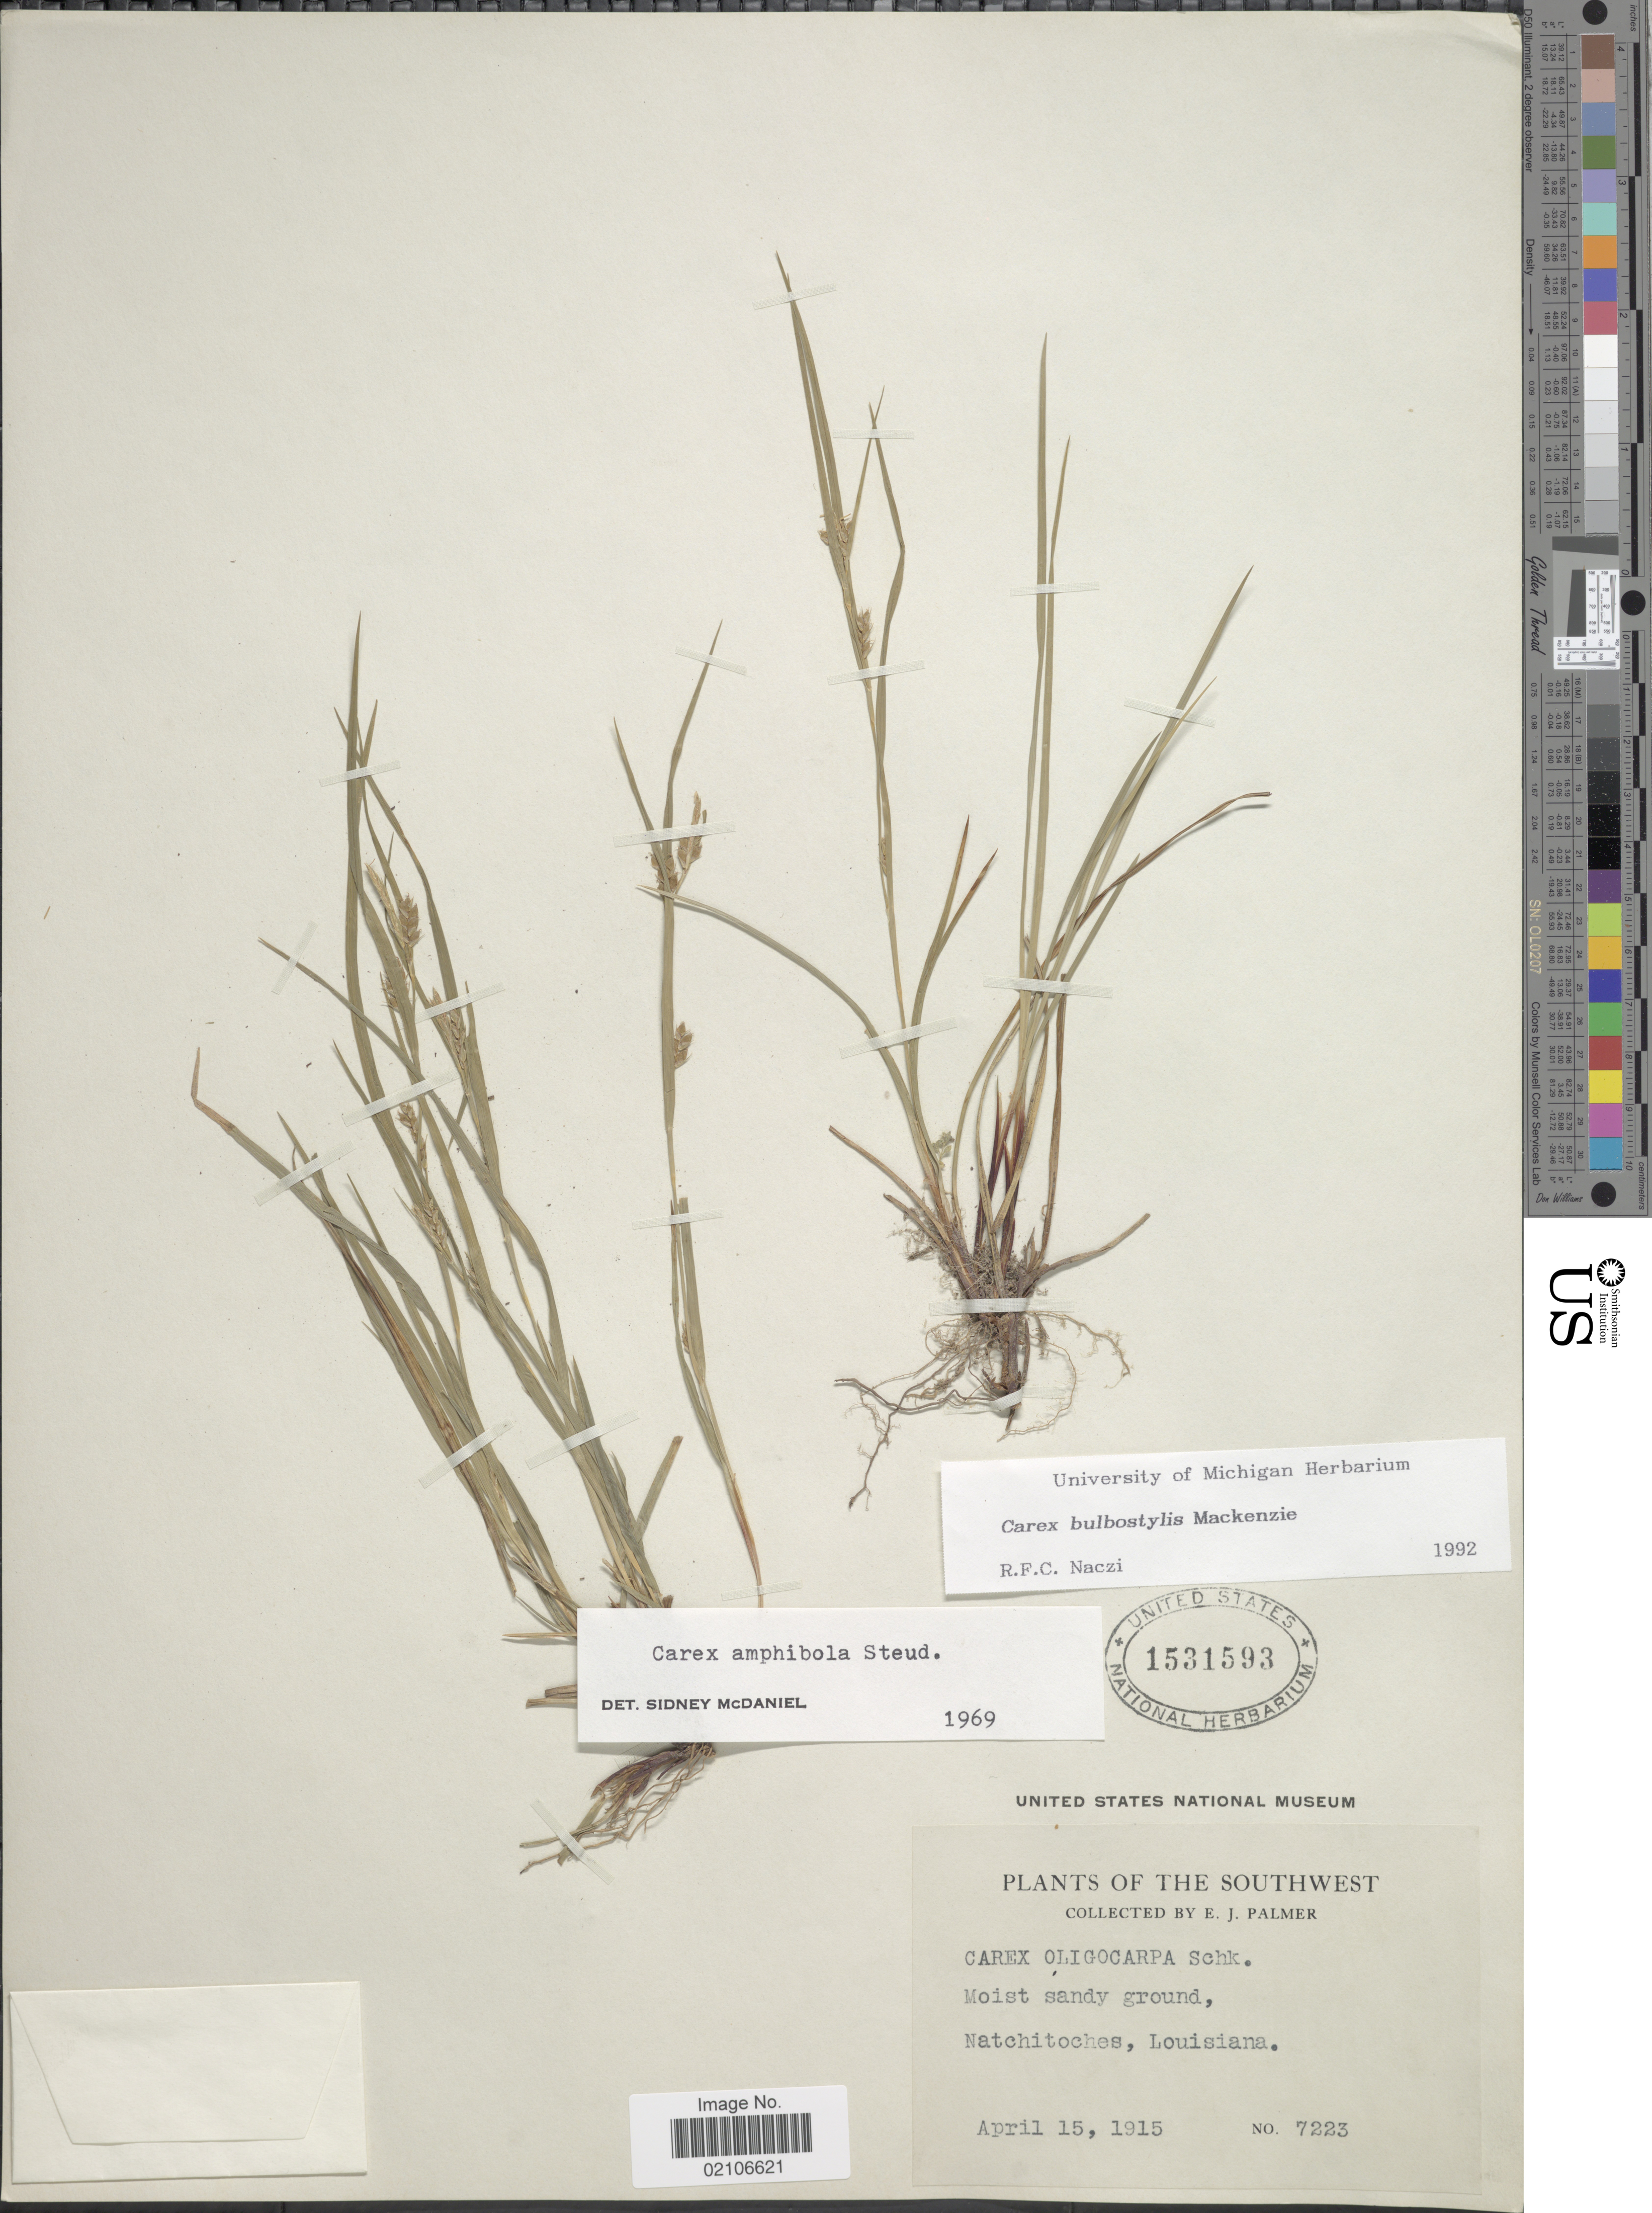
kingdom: Plantae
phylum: Tracheophyta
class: Liliopsida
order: Poales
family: Cyperaceae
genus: Carex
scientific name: Carex bulbostylis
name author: Mack.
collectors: E. J. Palmer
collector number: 7223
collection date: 1915-04-15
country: United States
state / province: Louisiana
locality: The Southwest, Moist sandy ground, Natchitoches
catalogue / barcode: US 1531593